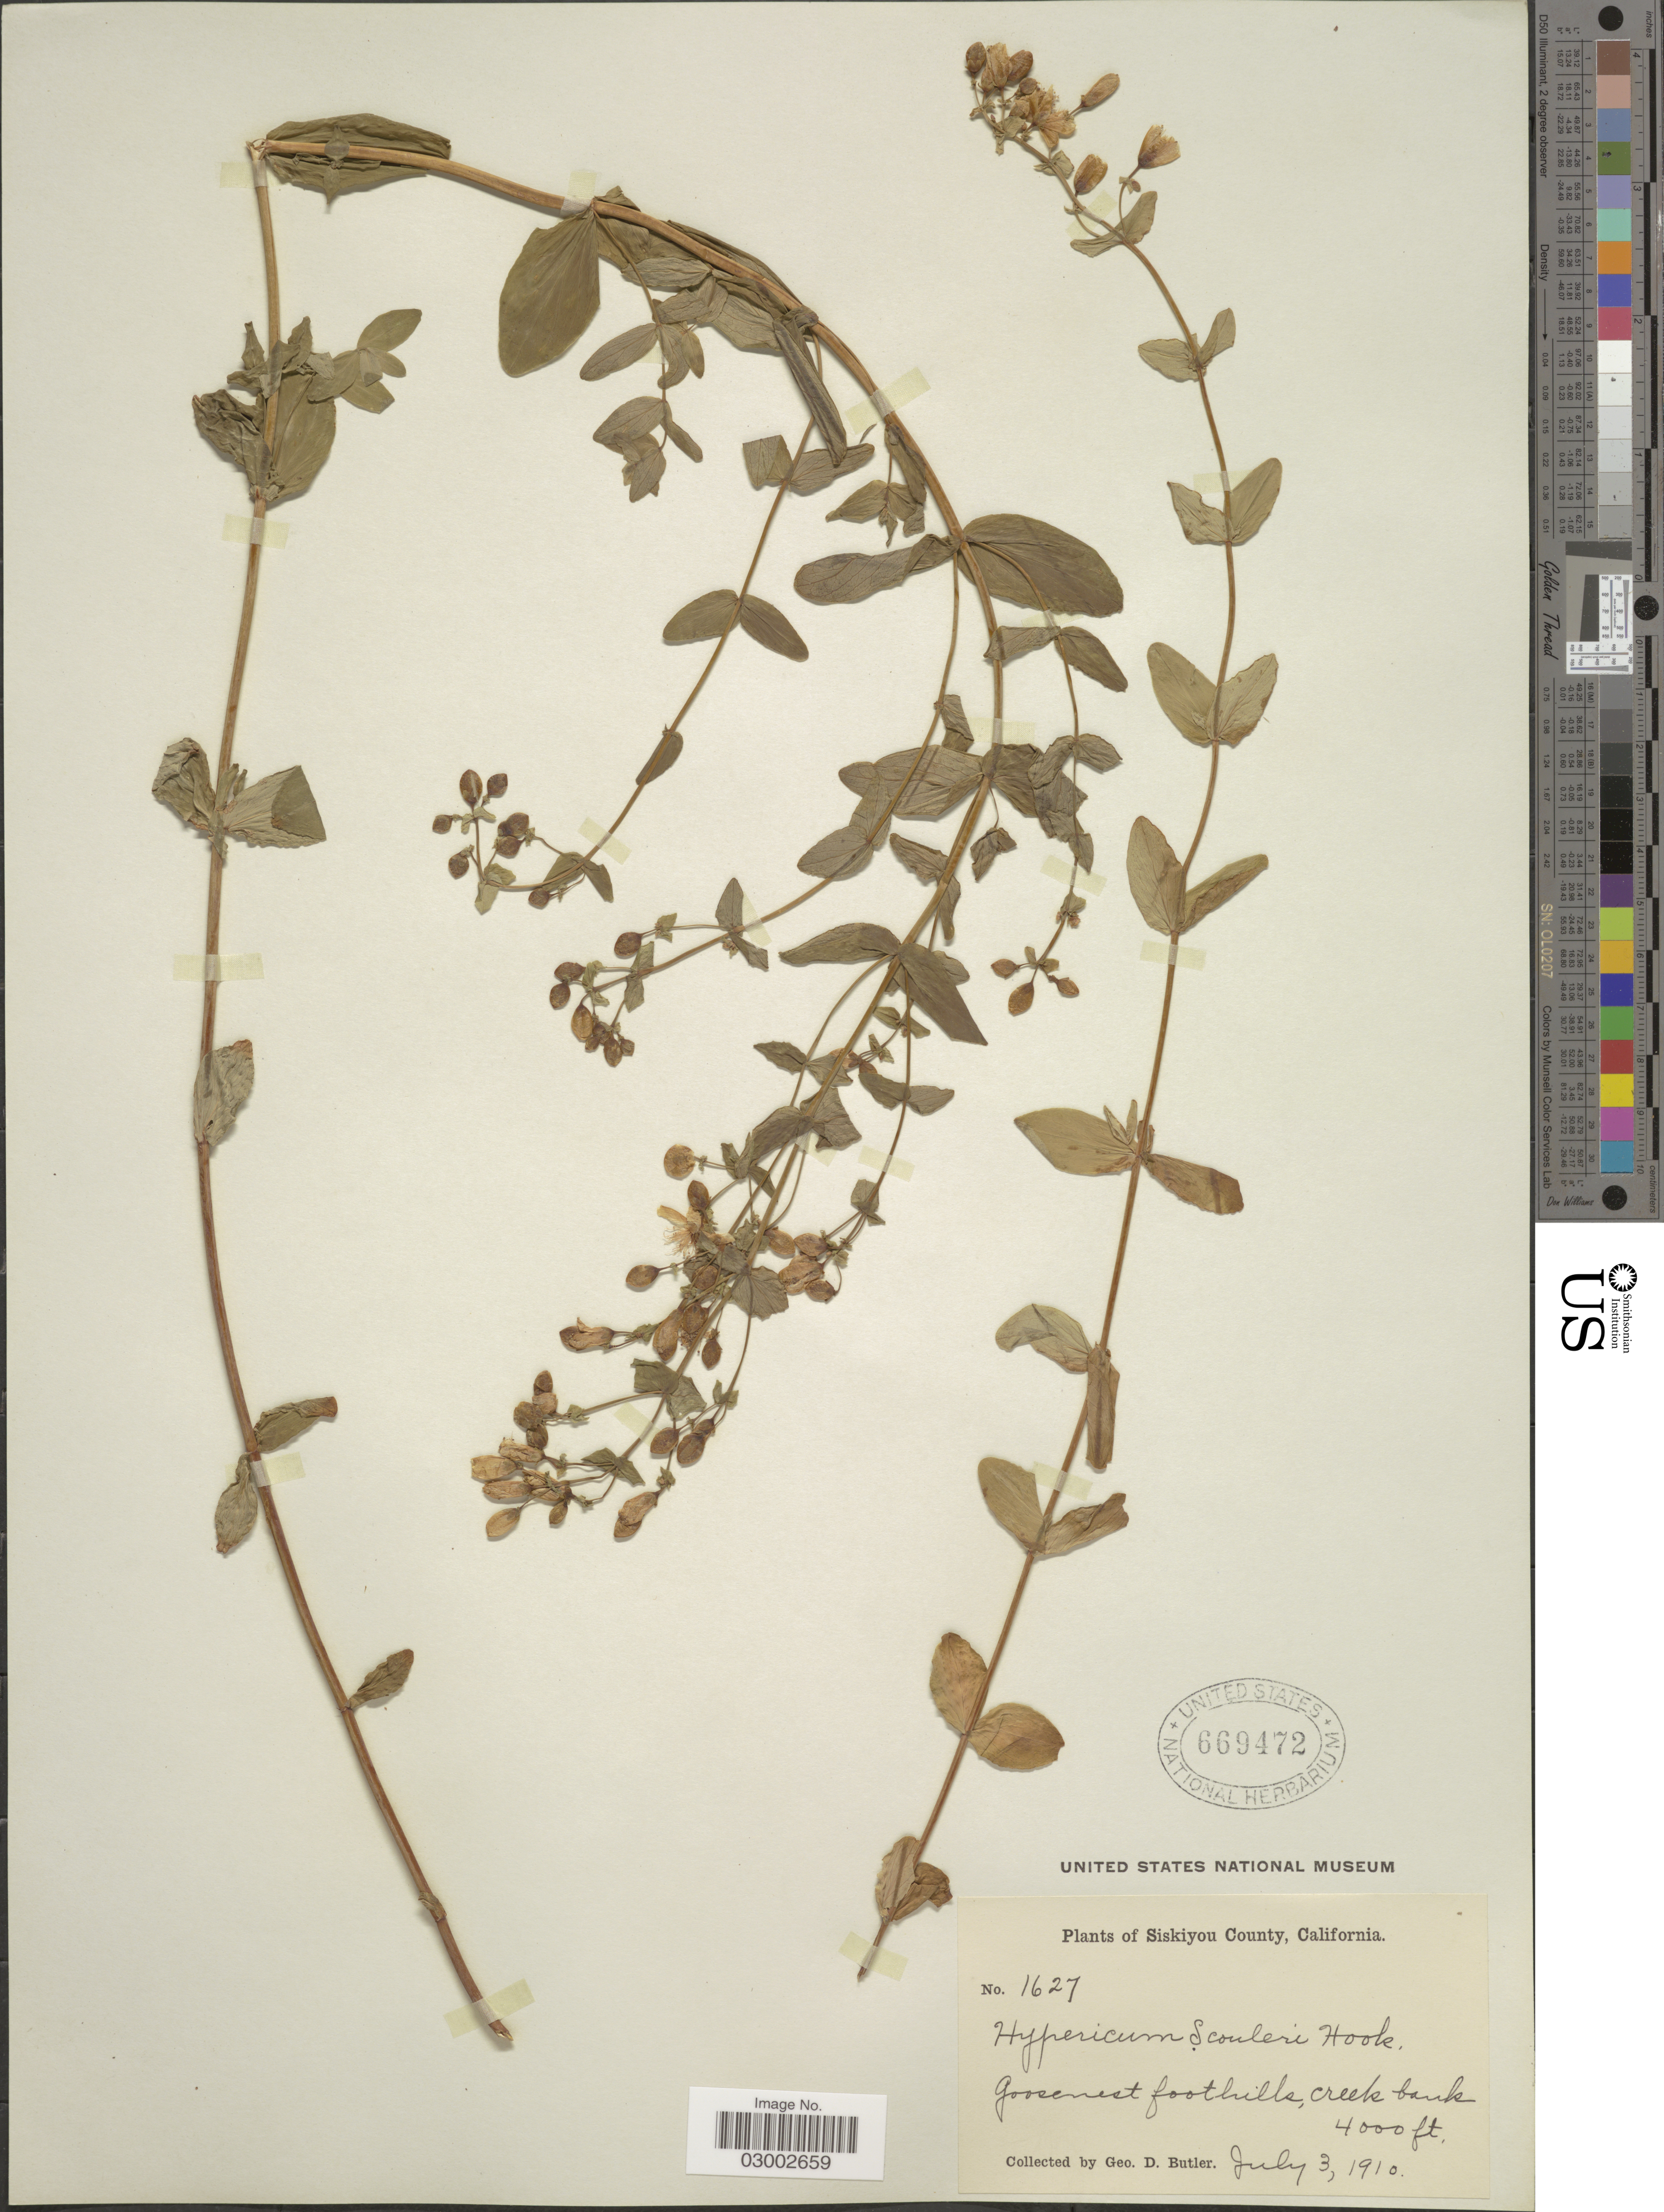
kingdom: Plantae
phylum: Tracheophyta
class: Magnoliopsida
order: Malpighiales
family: Hypericaceae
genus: Hypericum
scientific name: Hypericum scouleri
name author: Hook.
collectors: G. D. Butler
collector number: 1627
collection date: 1910-07-03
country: United States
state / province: California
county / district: Siskiyou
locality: Siskiyou County. Goosenest foothills, creek bank.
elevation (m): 1219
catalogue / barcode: US 669472